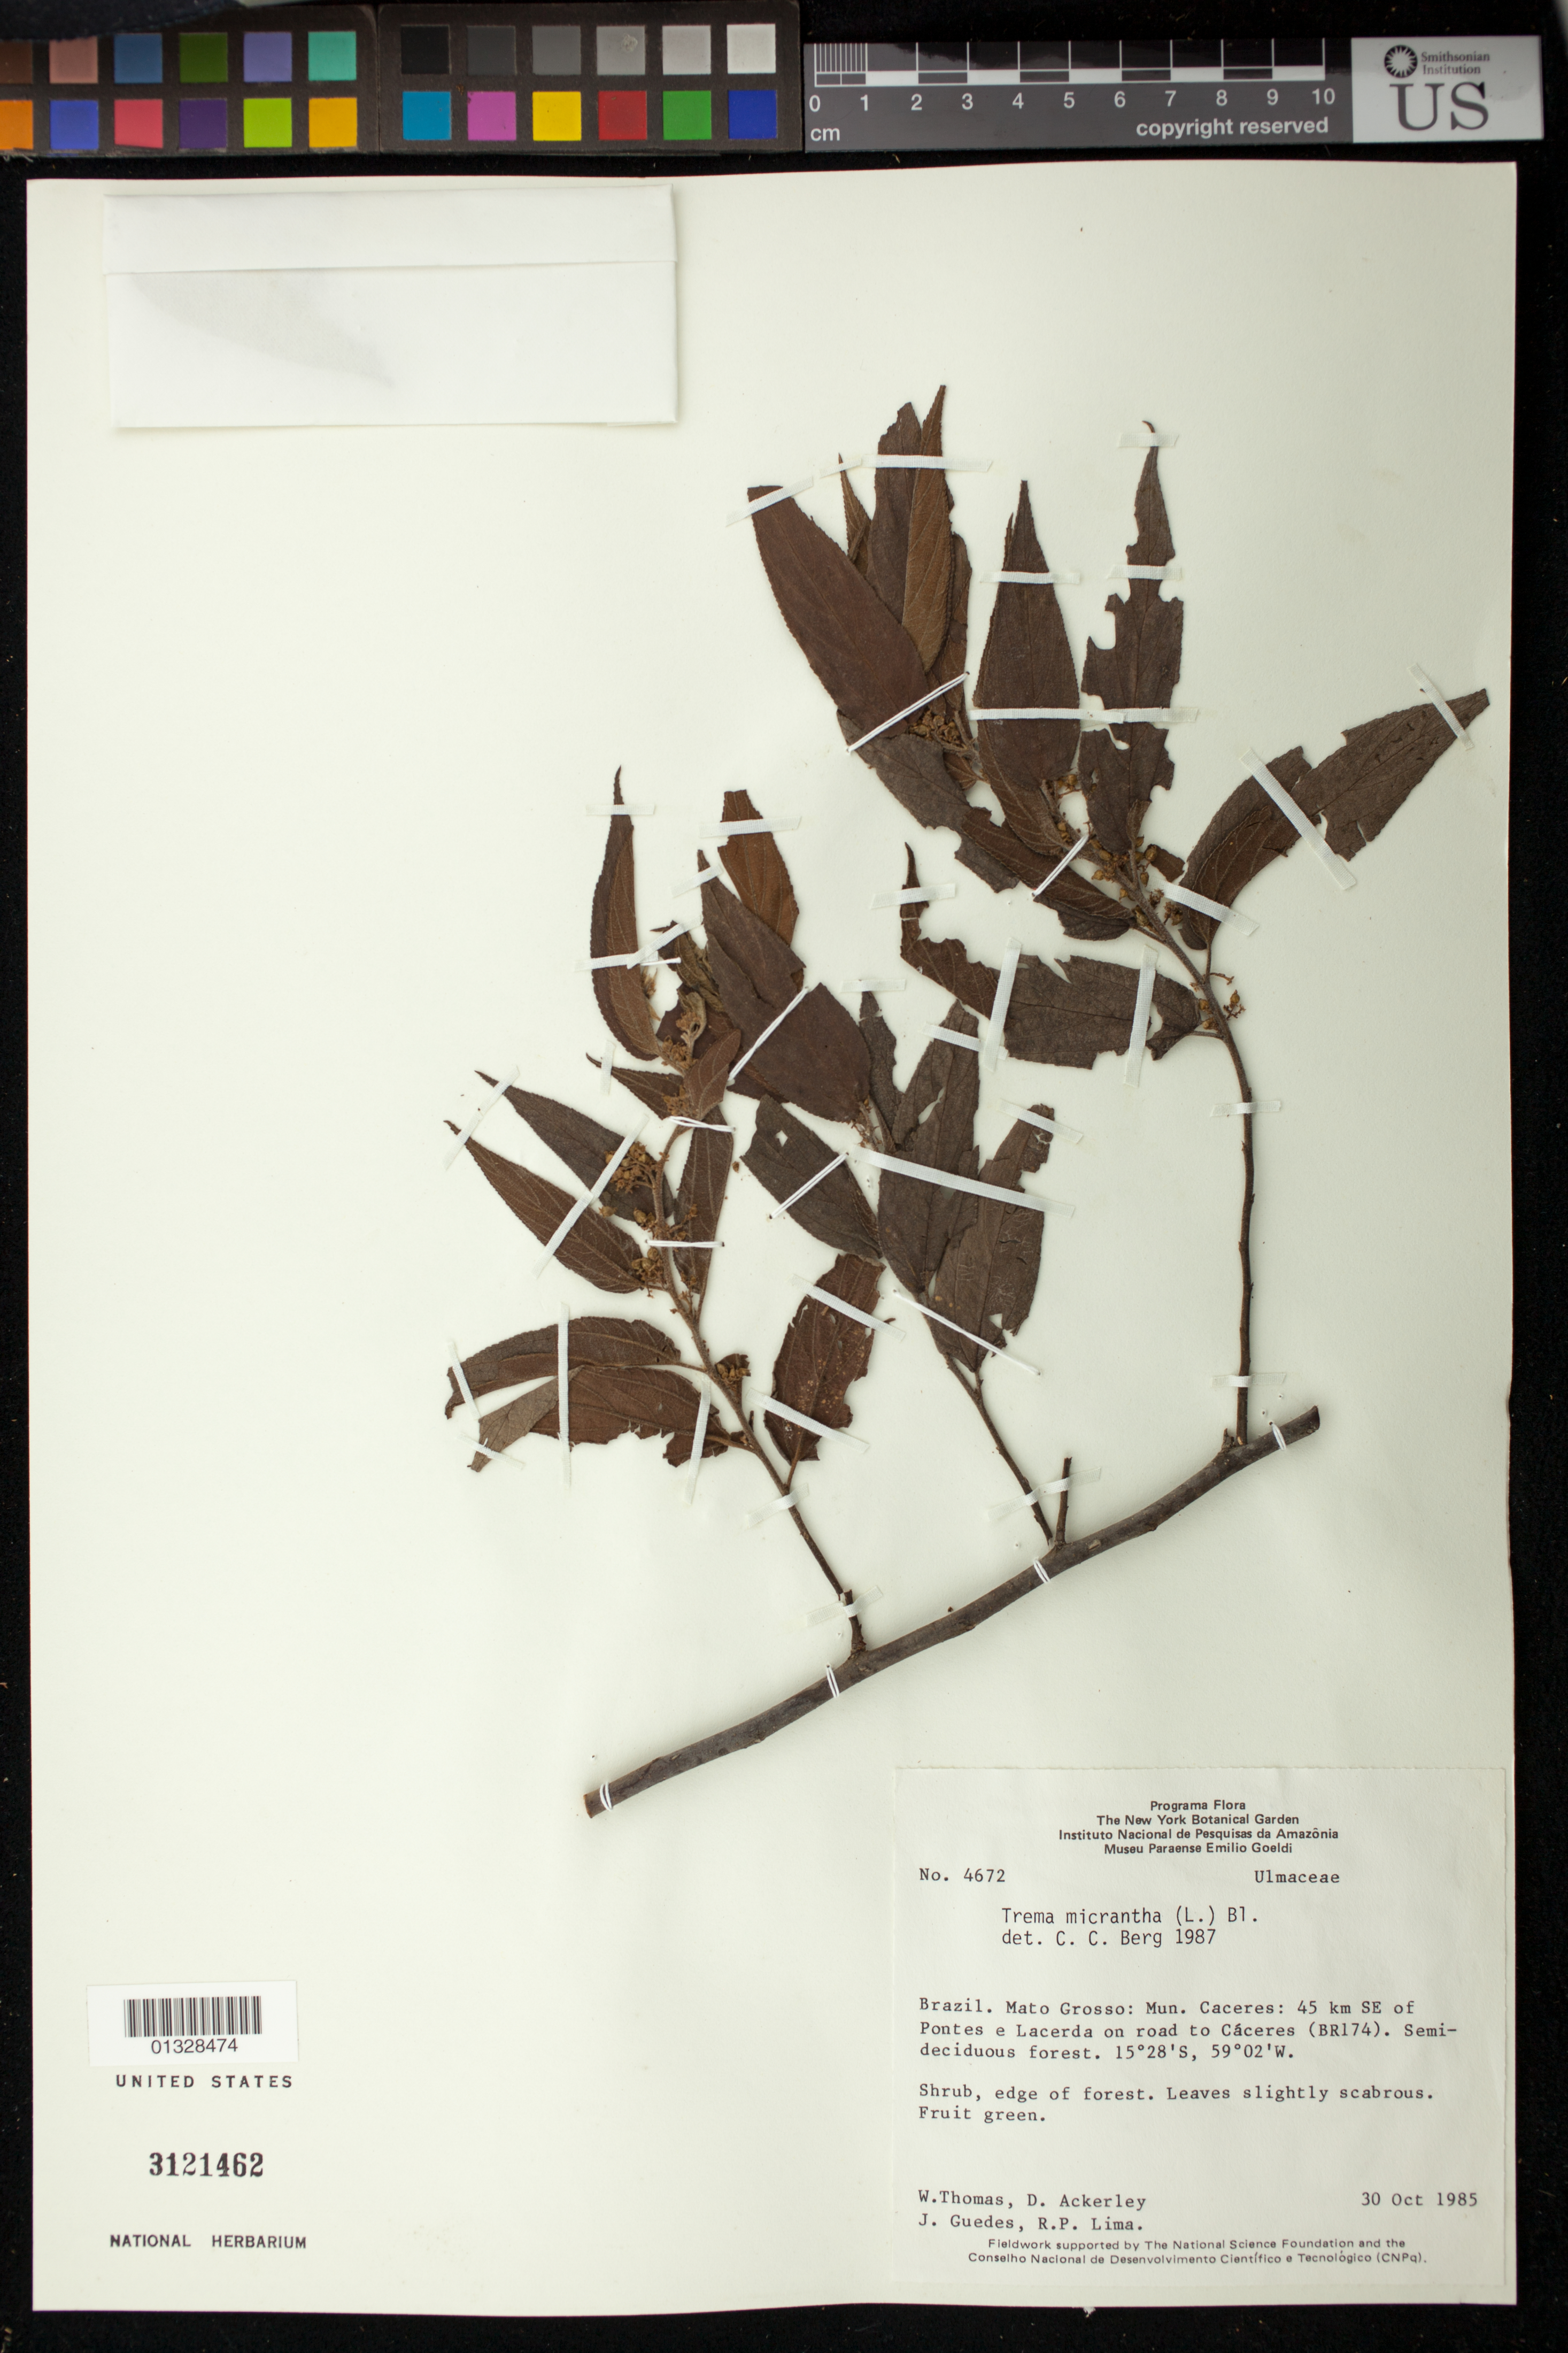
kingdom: Plantae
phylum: Tracheophyta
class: Magnoliopsida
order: Rosales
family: Cannabaceae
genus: Trema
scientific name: Trema micranthum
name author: (L.) Blume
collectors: W. Thomas, D. Ackerley, J. Guedes & R. P. Lima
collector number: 4672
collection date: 1985-10-30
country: Brazil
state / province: Mato Grosso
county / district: Cáceres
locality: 45 Km SE of Pontes e Lacerda on road to Cáceres (BR 174)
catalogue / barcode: US 3121462